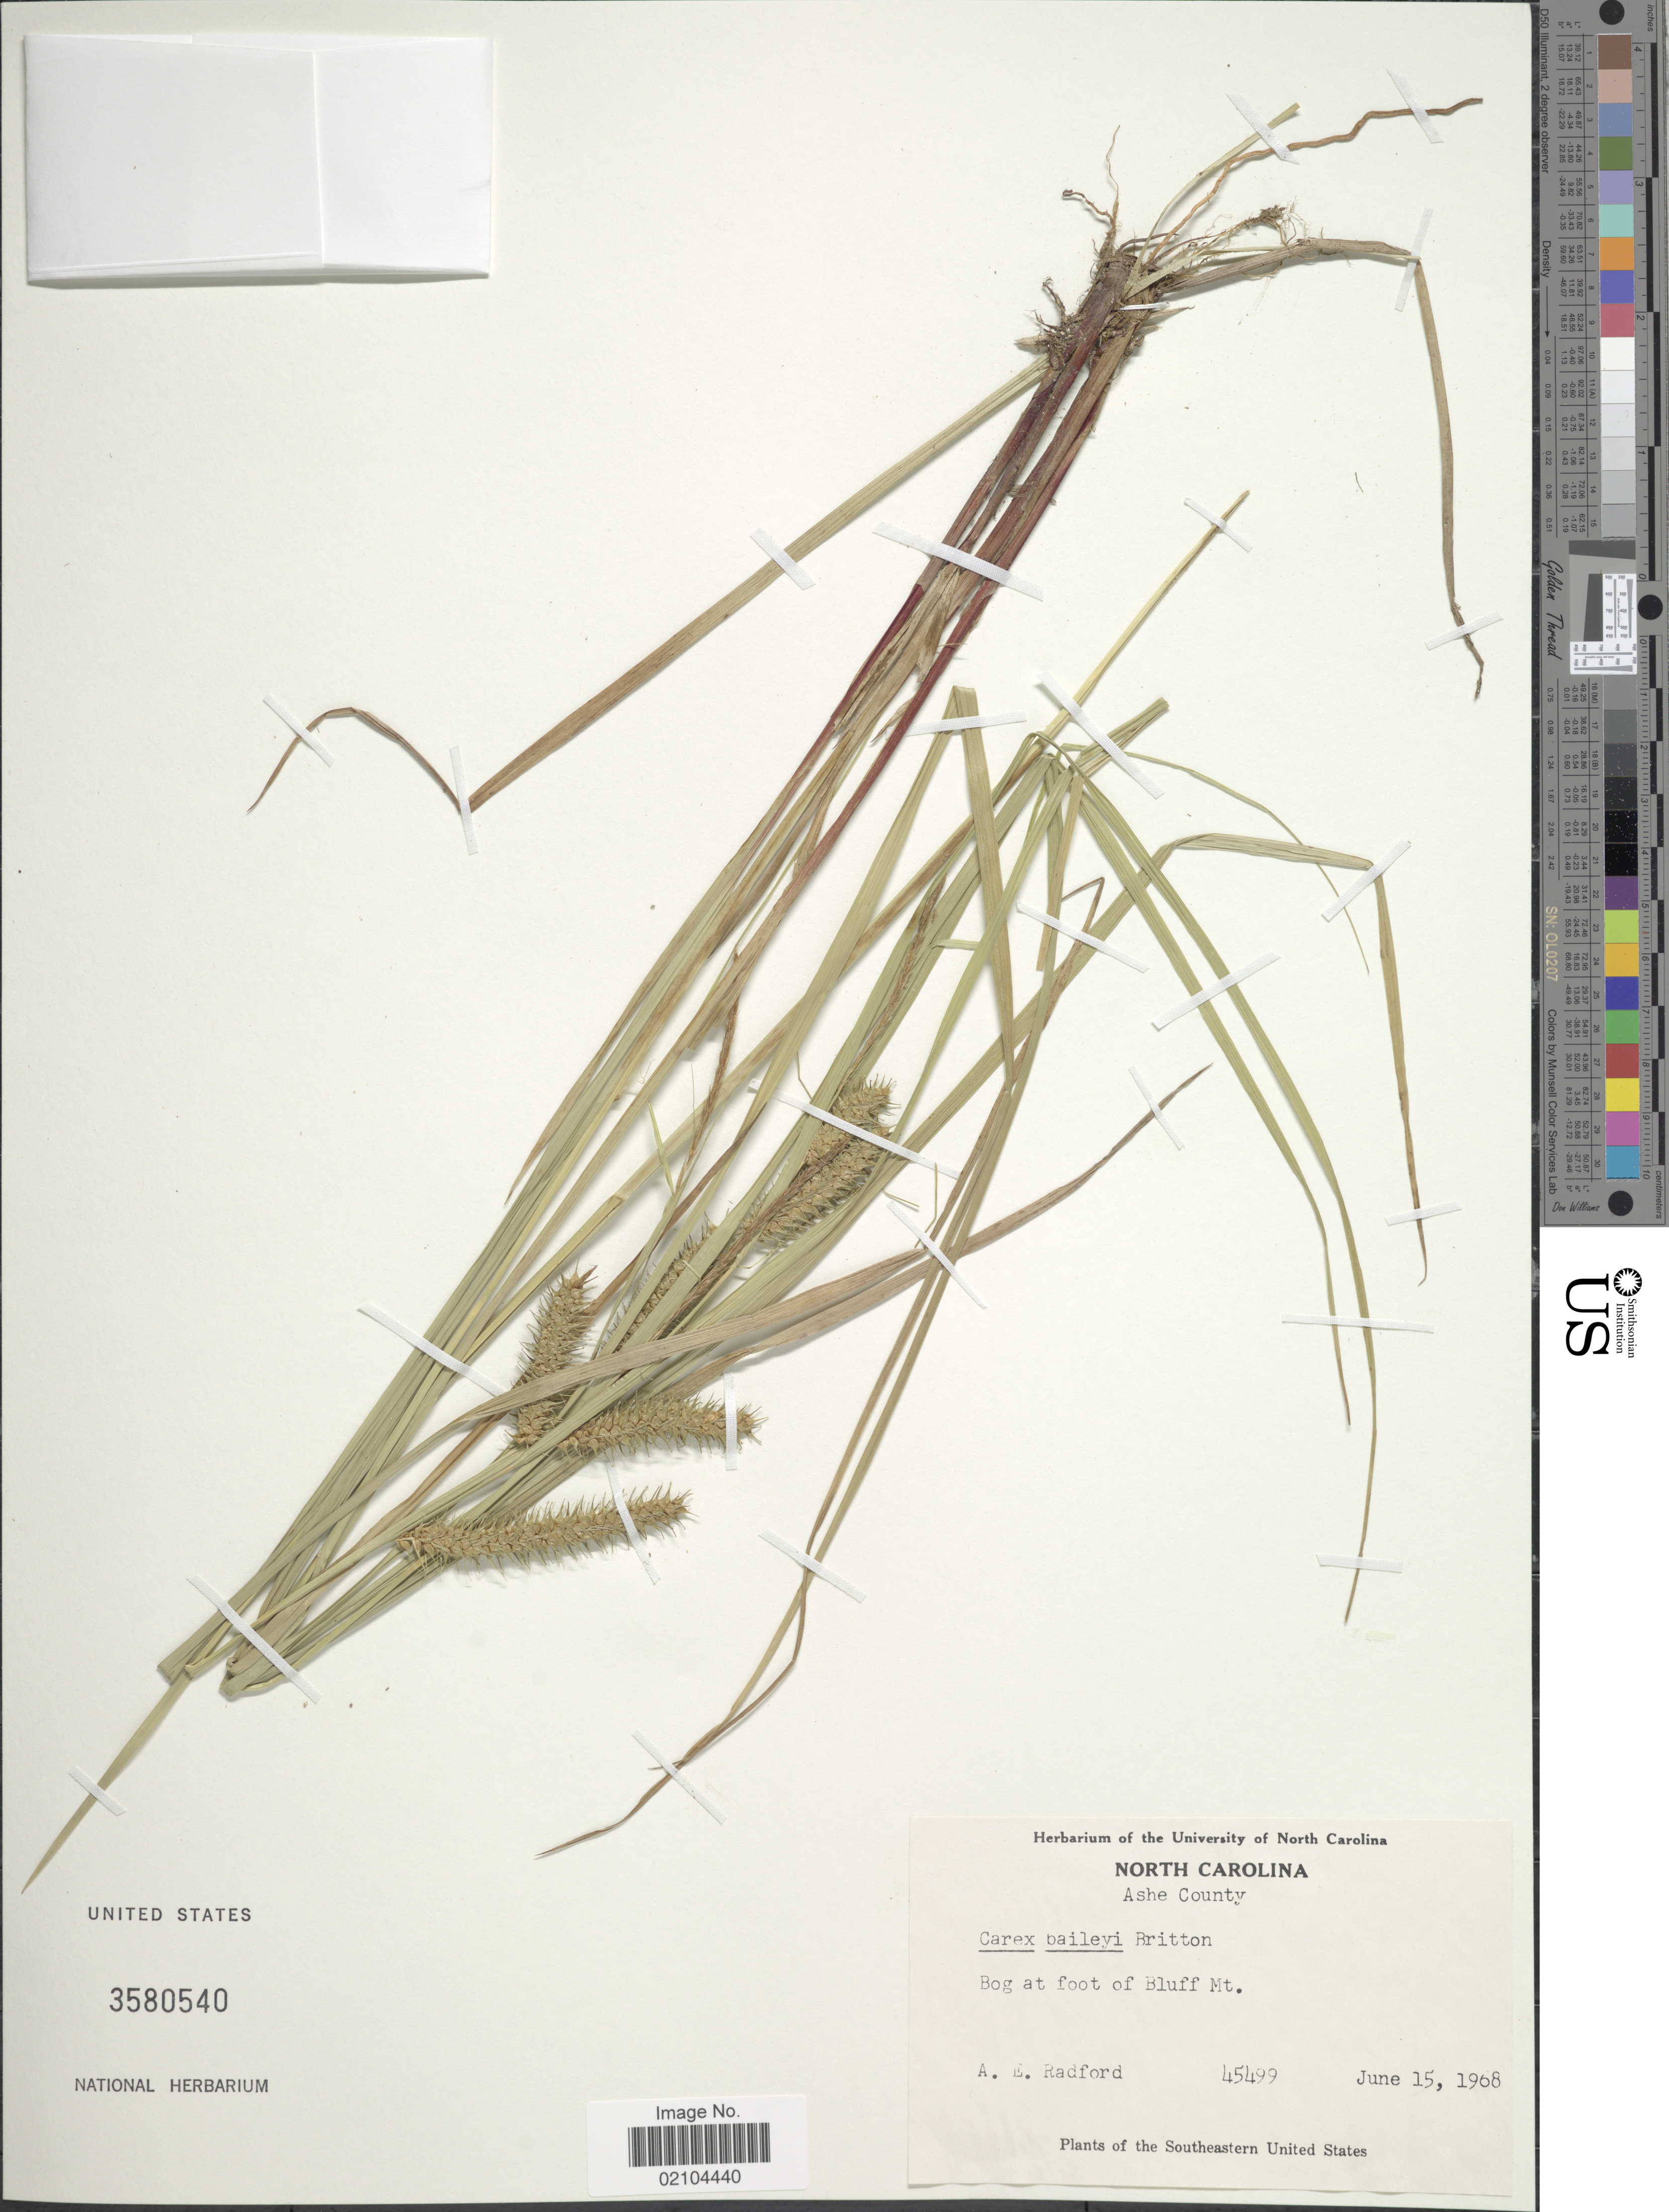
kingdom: Plantae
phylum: Tracheophyta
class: Liliopsida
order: Poales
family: Cyperaceae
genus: Carex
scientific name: Carex baileyi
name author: Britton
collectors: A. E. Radford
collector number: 45499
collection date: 1968-06-15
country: United States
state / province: North Carolina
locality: Ashe County, bog at foot of Bluff Mt.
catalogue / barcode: US 3580540